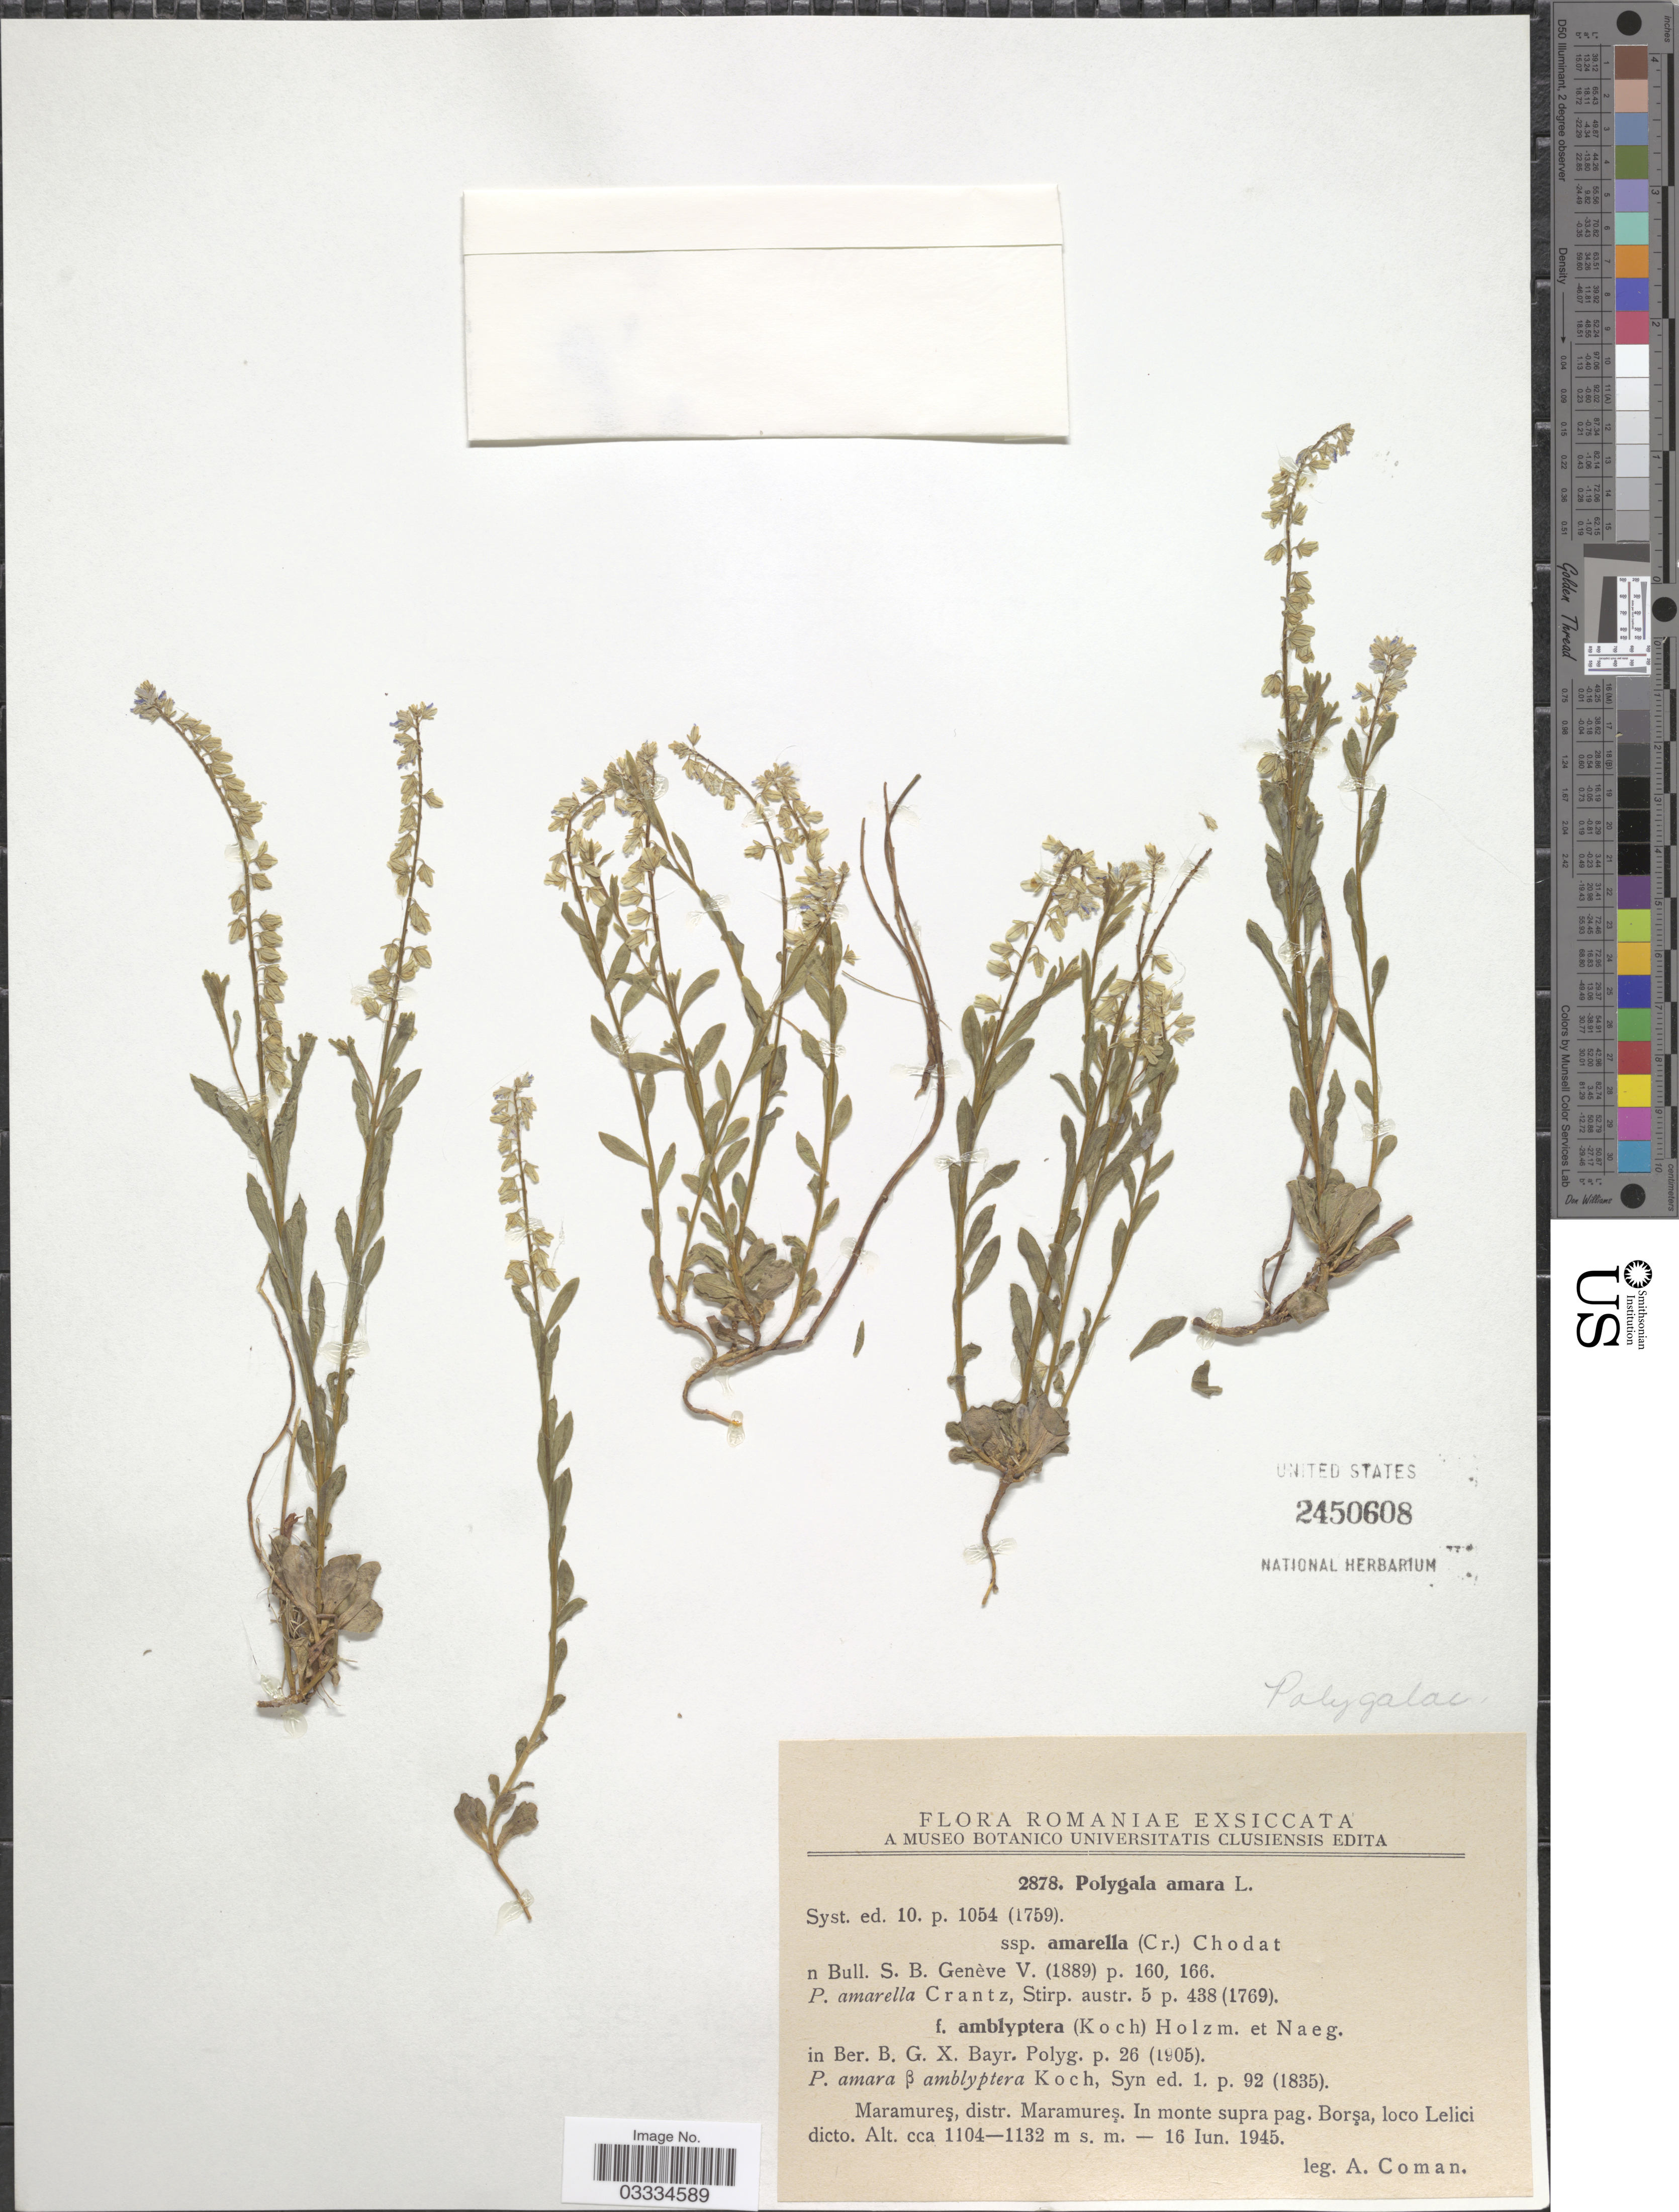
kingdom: Plantae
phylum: Tracheophyta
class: Magnoliopsida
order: Fabales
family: Polygalaceae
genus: Polygala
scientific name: Polygala amara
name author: L.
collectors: A. Coman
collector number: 2878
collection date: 1945-06-16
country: Romania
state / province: Maramures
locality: Distr. Maramures. In monte supra pag. Borsa, loco Lelici dicto.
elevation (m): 1104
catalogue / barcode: US 2450608